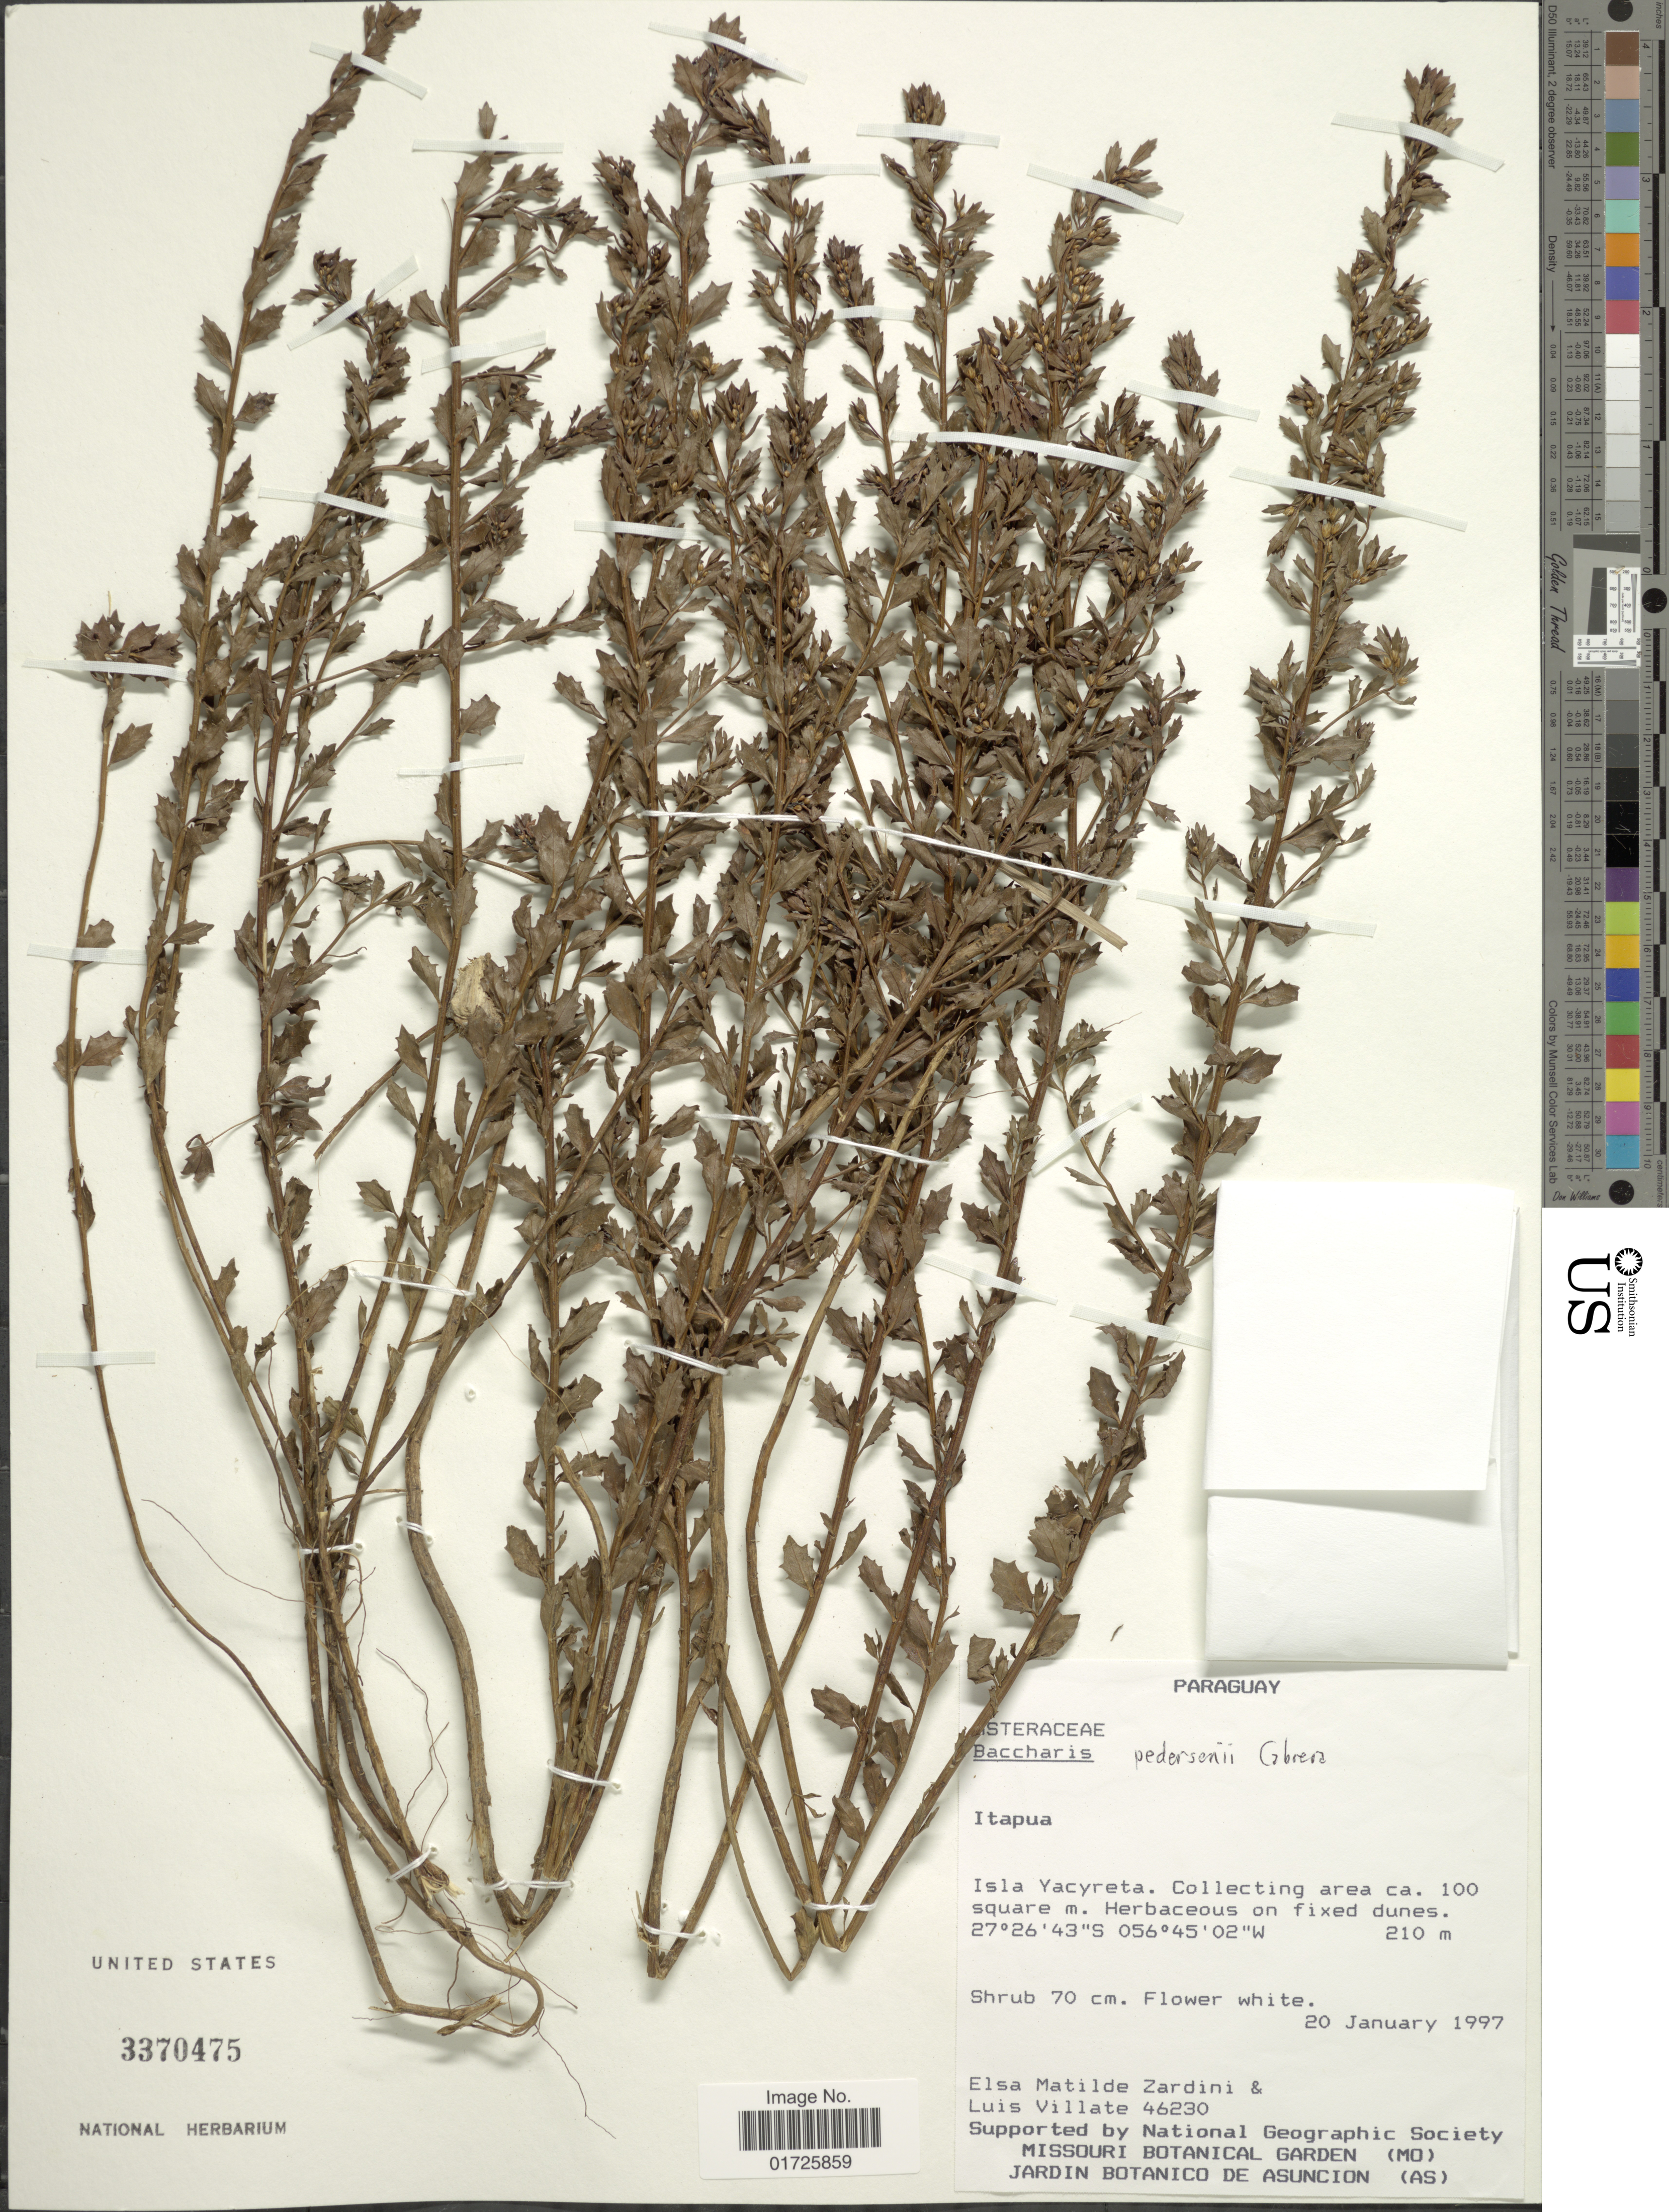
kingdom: Plantae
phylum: Tracheophyta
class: Magnoliopsida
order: Asterales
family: Asteraceae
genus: Baccharis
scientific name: Baccharis pedersenii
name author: Cabrera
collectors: E. M. Zardini & L. Villate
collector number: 46230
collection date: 1997-01-20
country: Paraguay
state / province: Itapua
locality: Itapua. Isla Yacyreta. Collecting area ca. 100 square m.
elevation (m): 210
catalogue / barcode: US 3370475